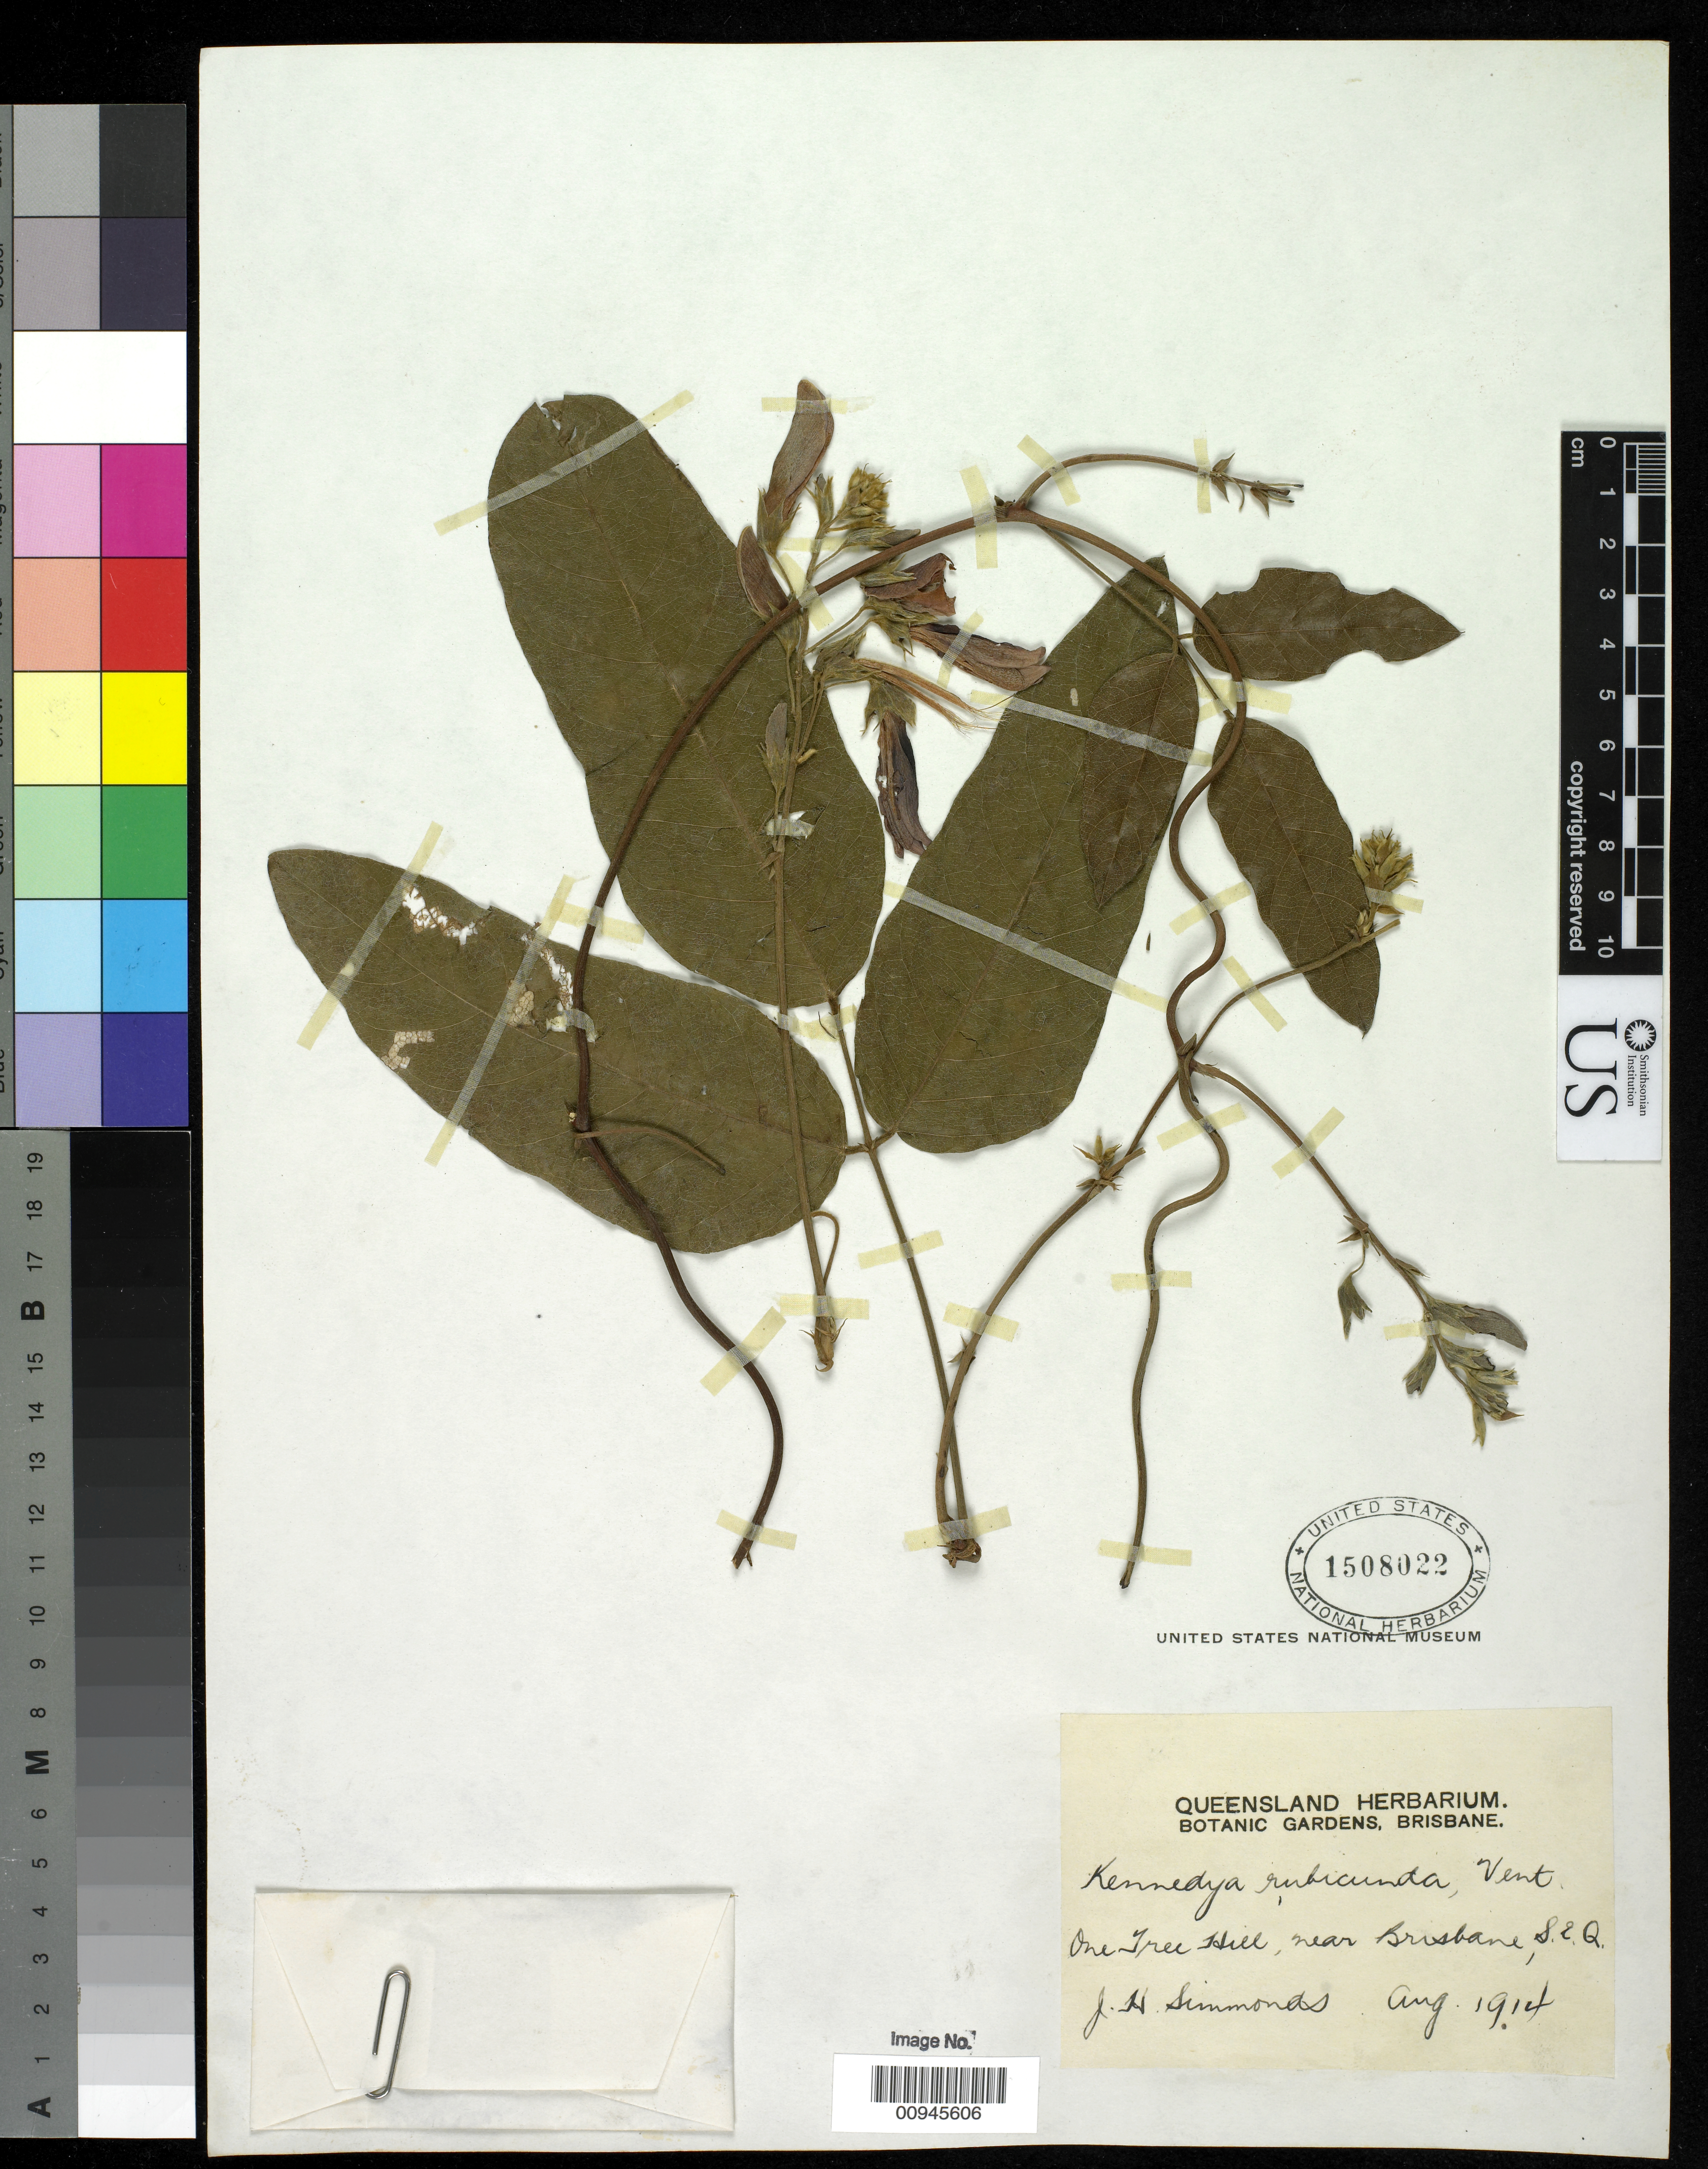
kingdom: Plantae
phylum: Tracheophyta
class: Magnoliopsida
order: Fabales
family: Fabaceae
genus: Kennedia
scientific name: Kennedia rubicunda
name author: Vent.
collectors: J. Simmonds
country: Australia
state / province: Queensland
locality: Near Brisbane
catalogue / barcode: US 1508022